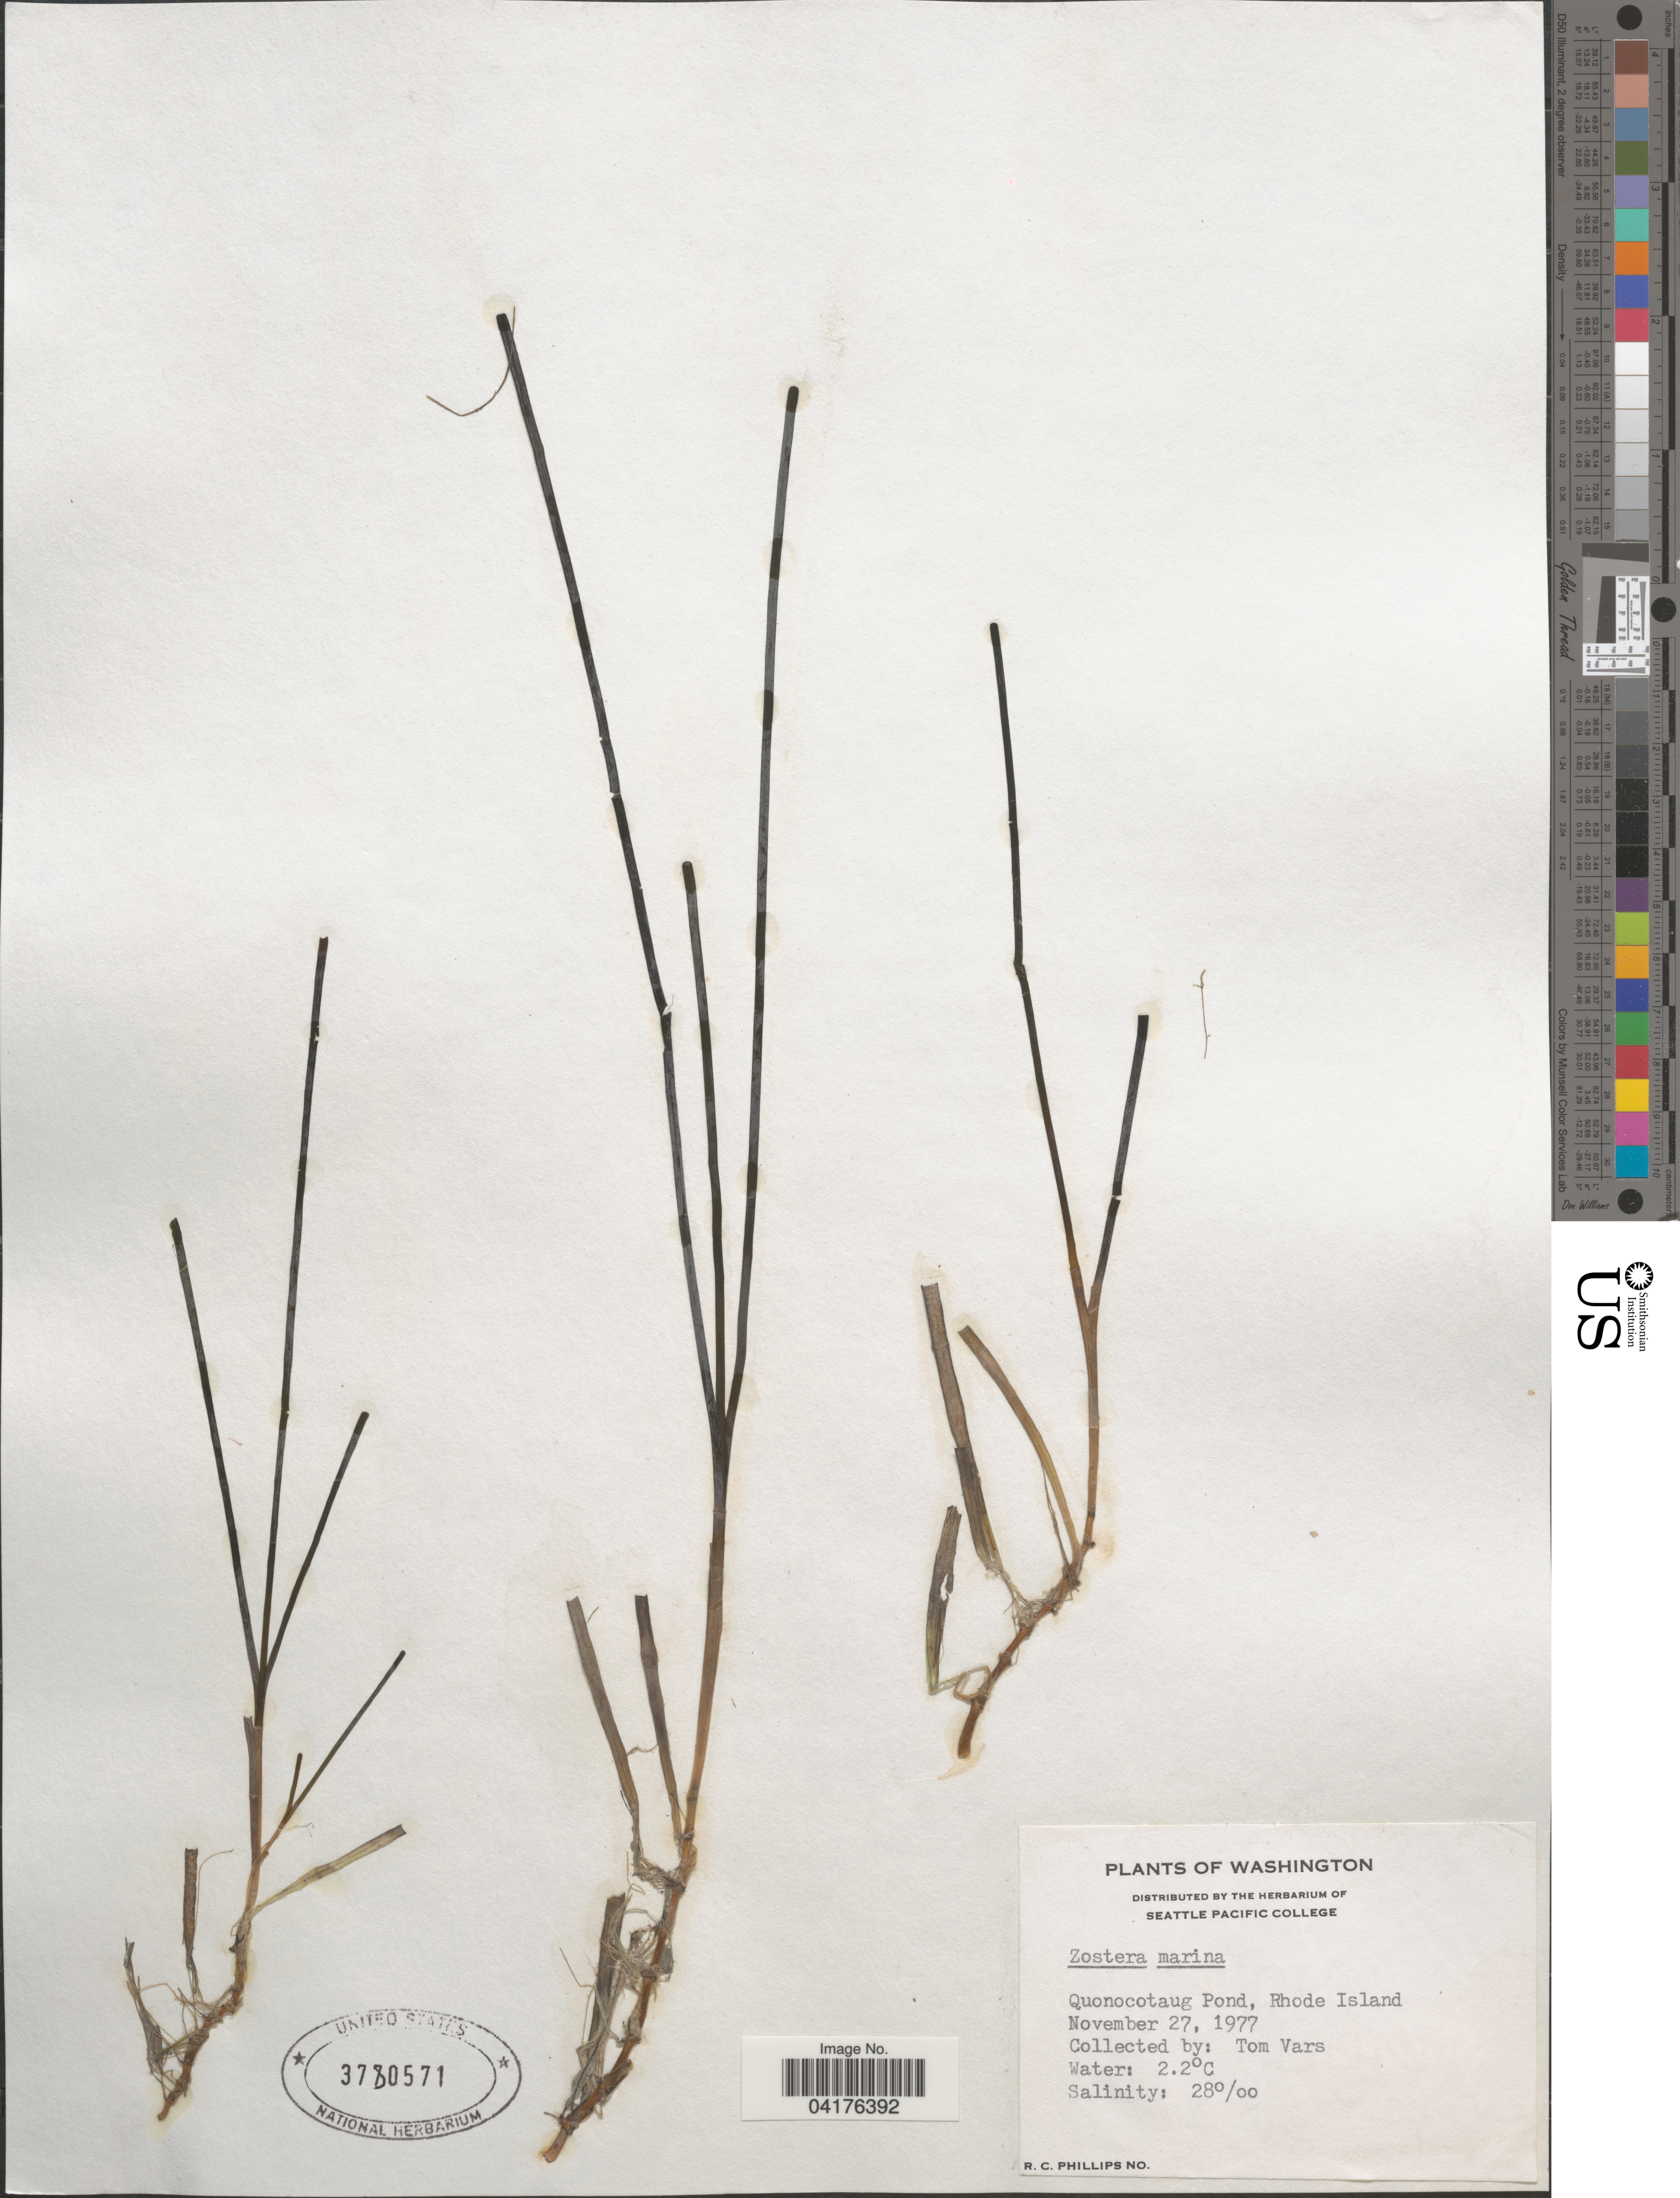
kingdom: Plantae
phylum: Tracheophyta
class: Liliopsida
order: Alismatales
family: Zosteraceae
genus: Zostera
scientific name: Zostera marina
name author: L.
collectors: T. Vars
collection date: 1977-11-27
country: United States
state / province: Rhode Island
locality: Quonocotaug Pond.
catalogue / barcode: US 3780571